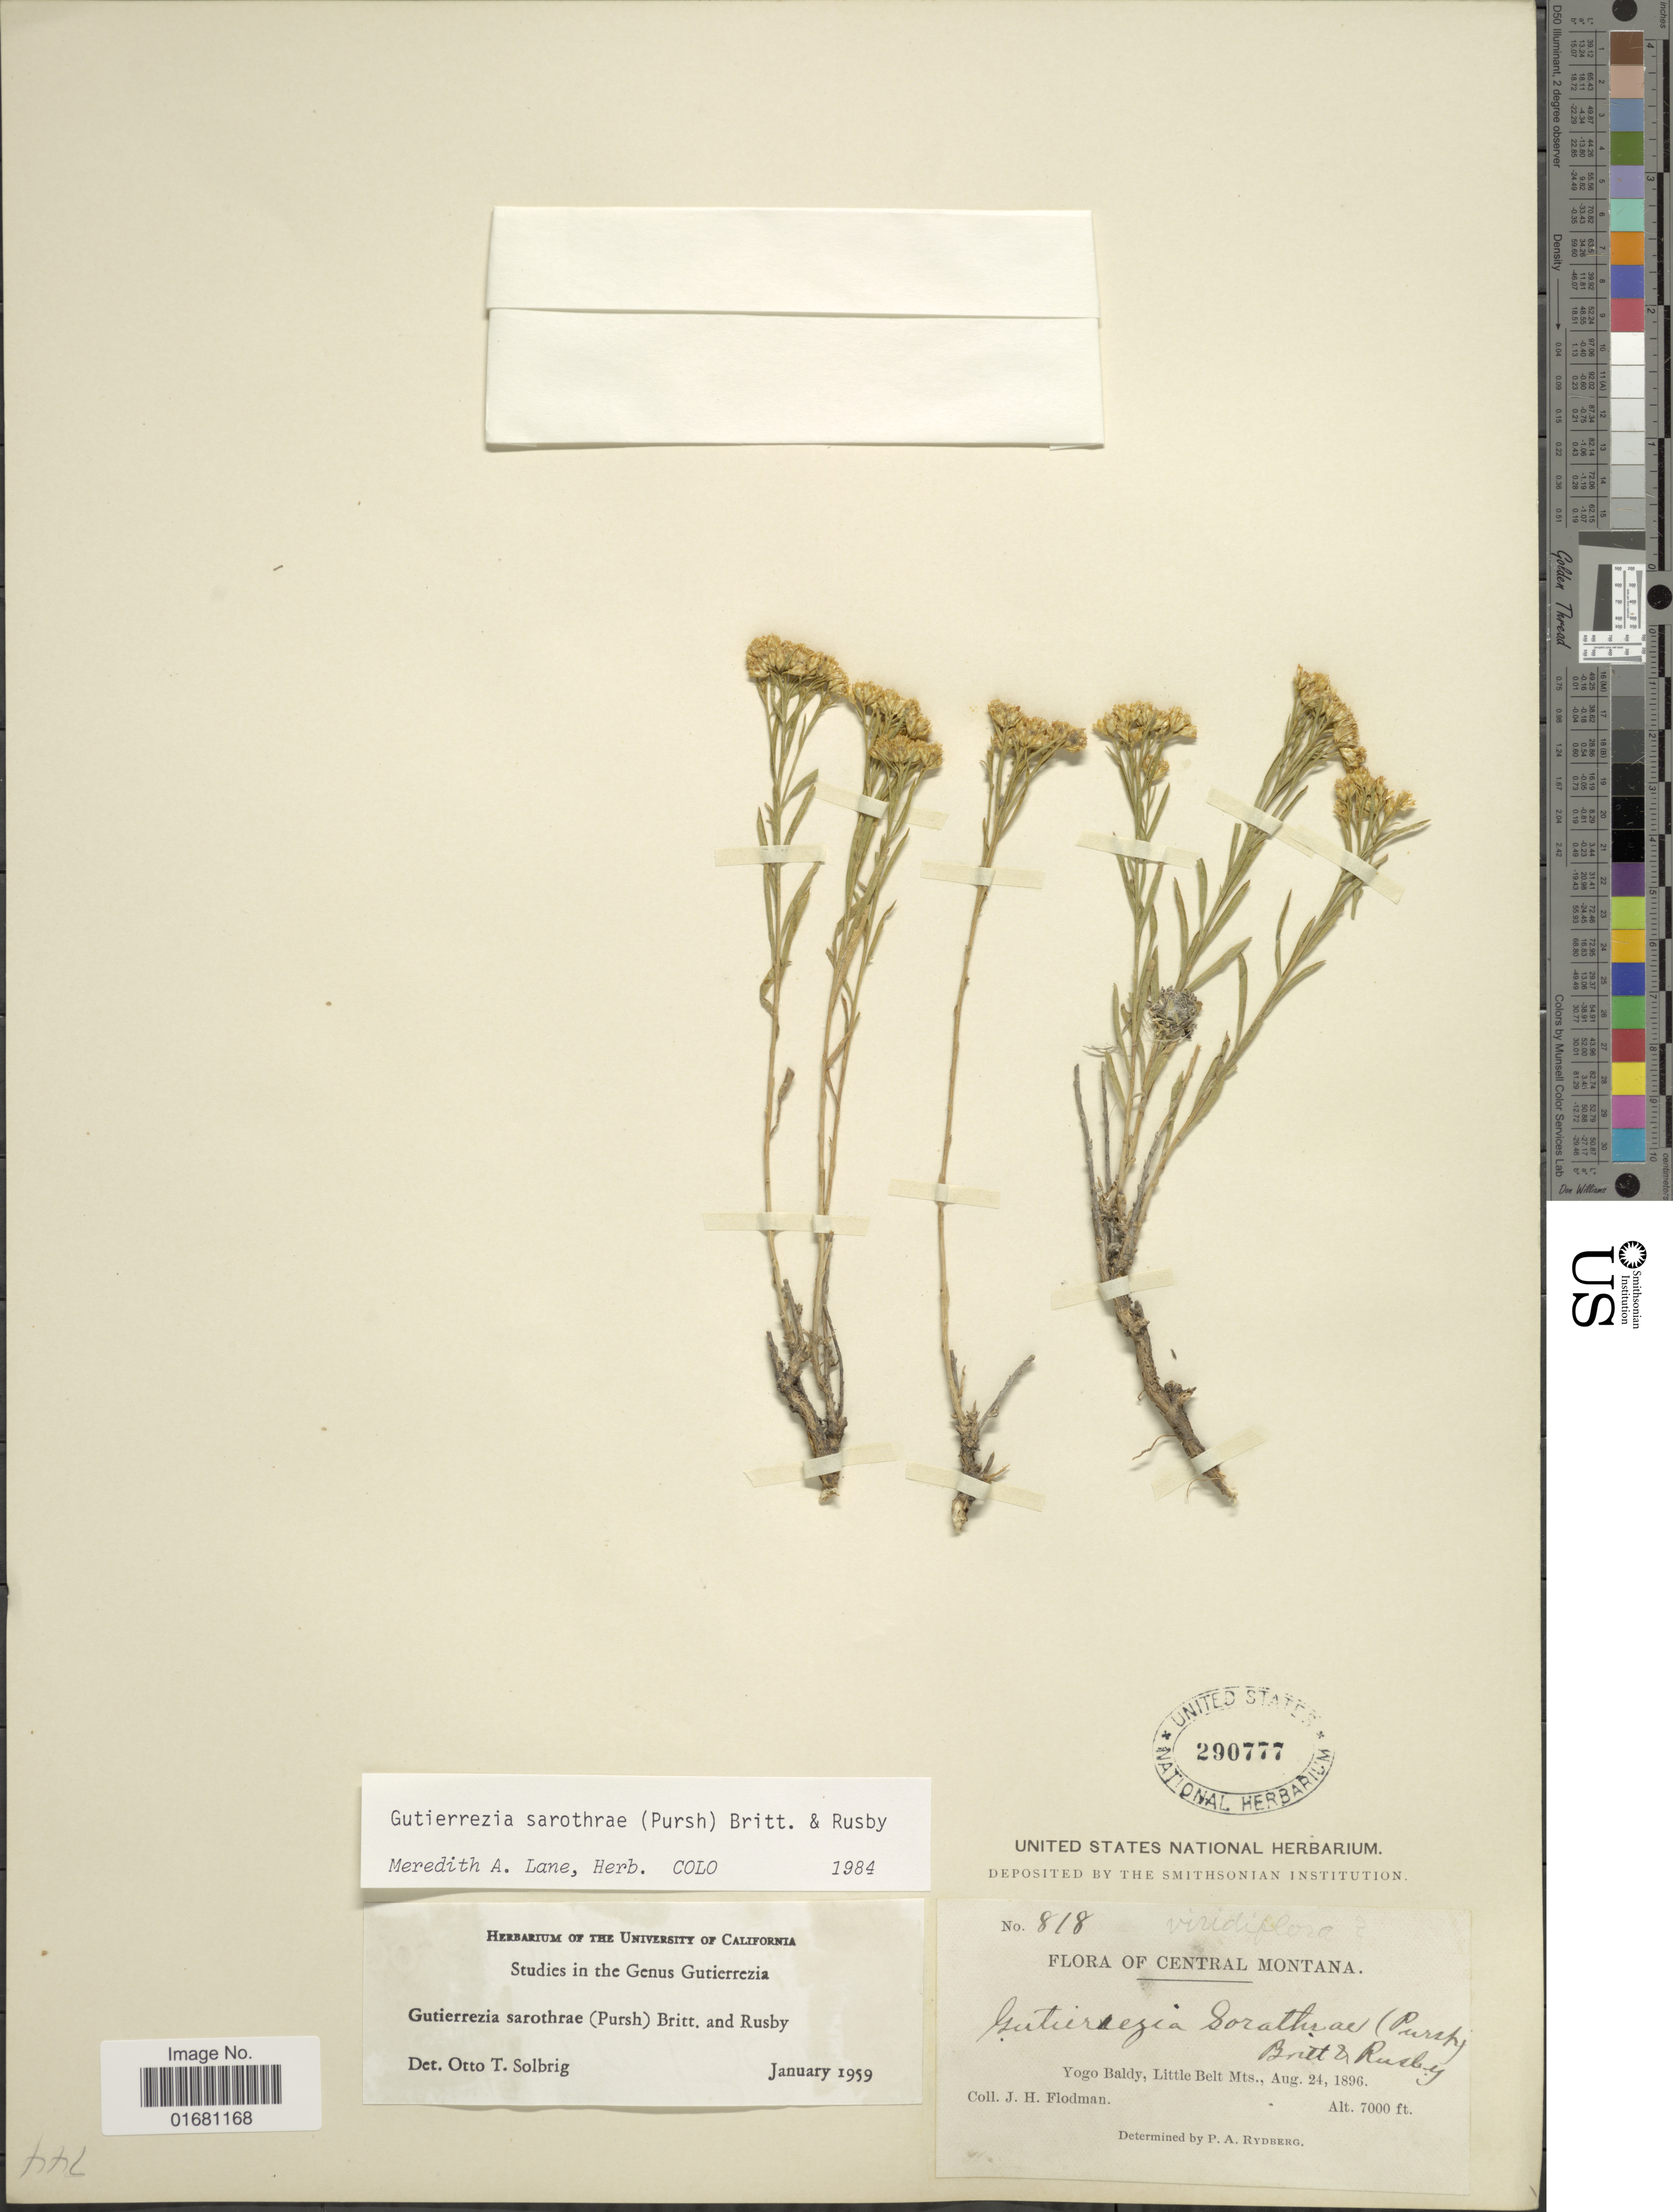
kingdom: Plantae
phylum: Tracheophyta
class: Magnoliopsida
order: Asterales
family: Asteraceae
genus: Gutierrezia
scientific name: Gutierrezia sarothrae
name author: (Pursh) Britton & Rusby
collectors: J. Flodman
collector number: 818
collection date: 1896-08-24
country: United States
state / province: Montana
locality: Central Montana, Yogo Baldy, Little Belt Mts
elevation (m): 2134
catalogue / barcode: US 290777